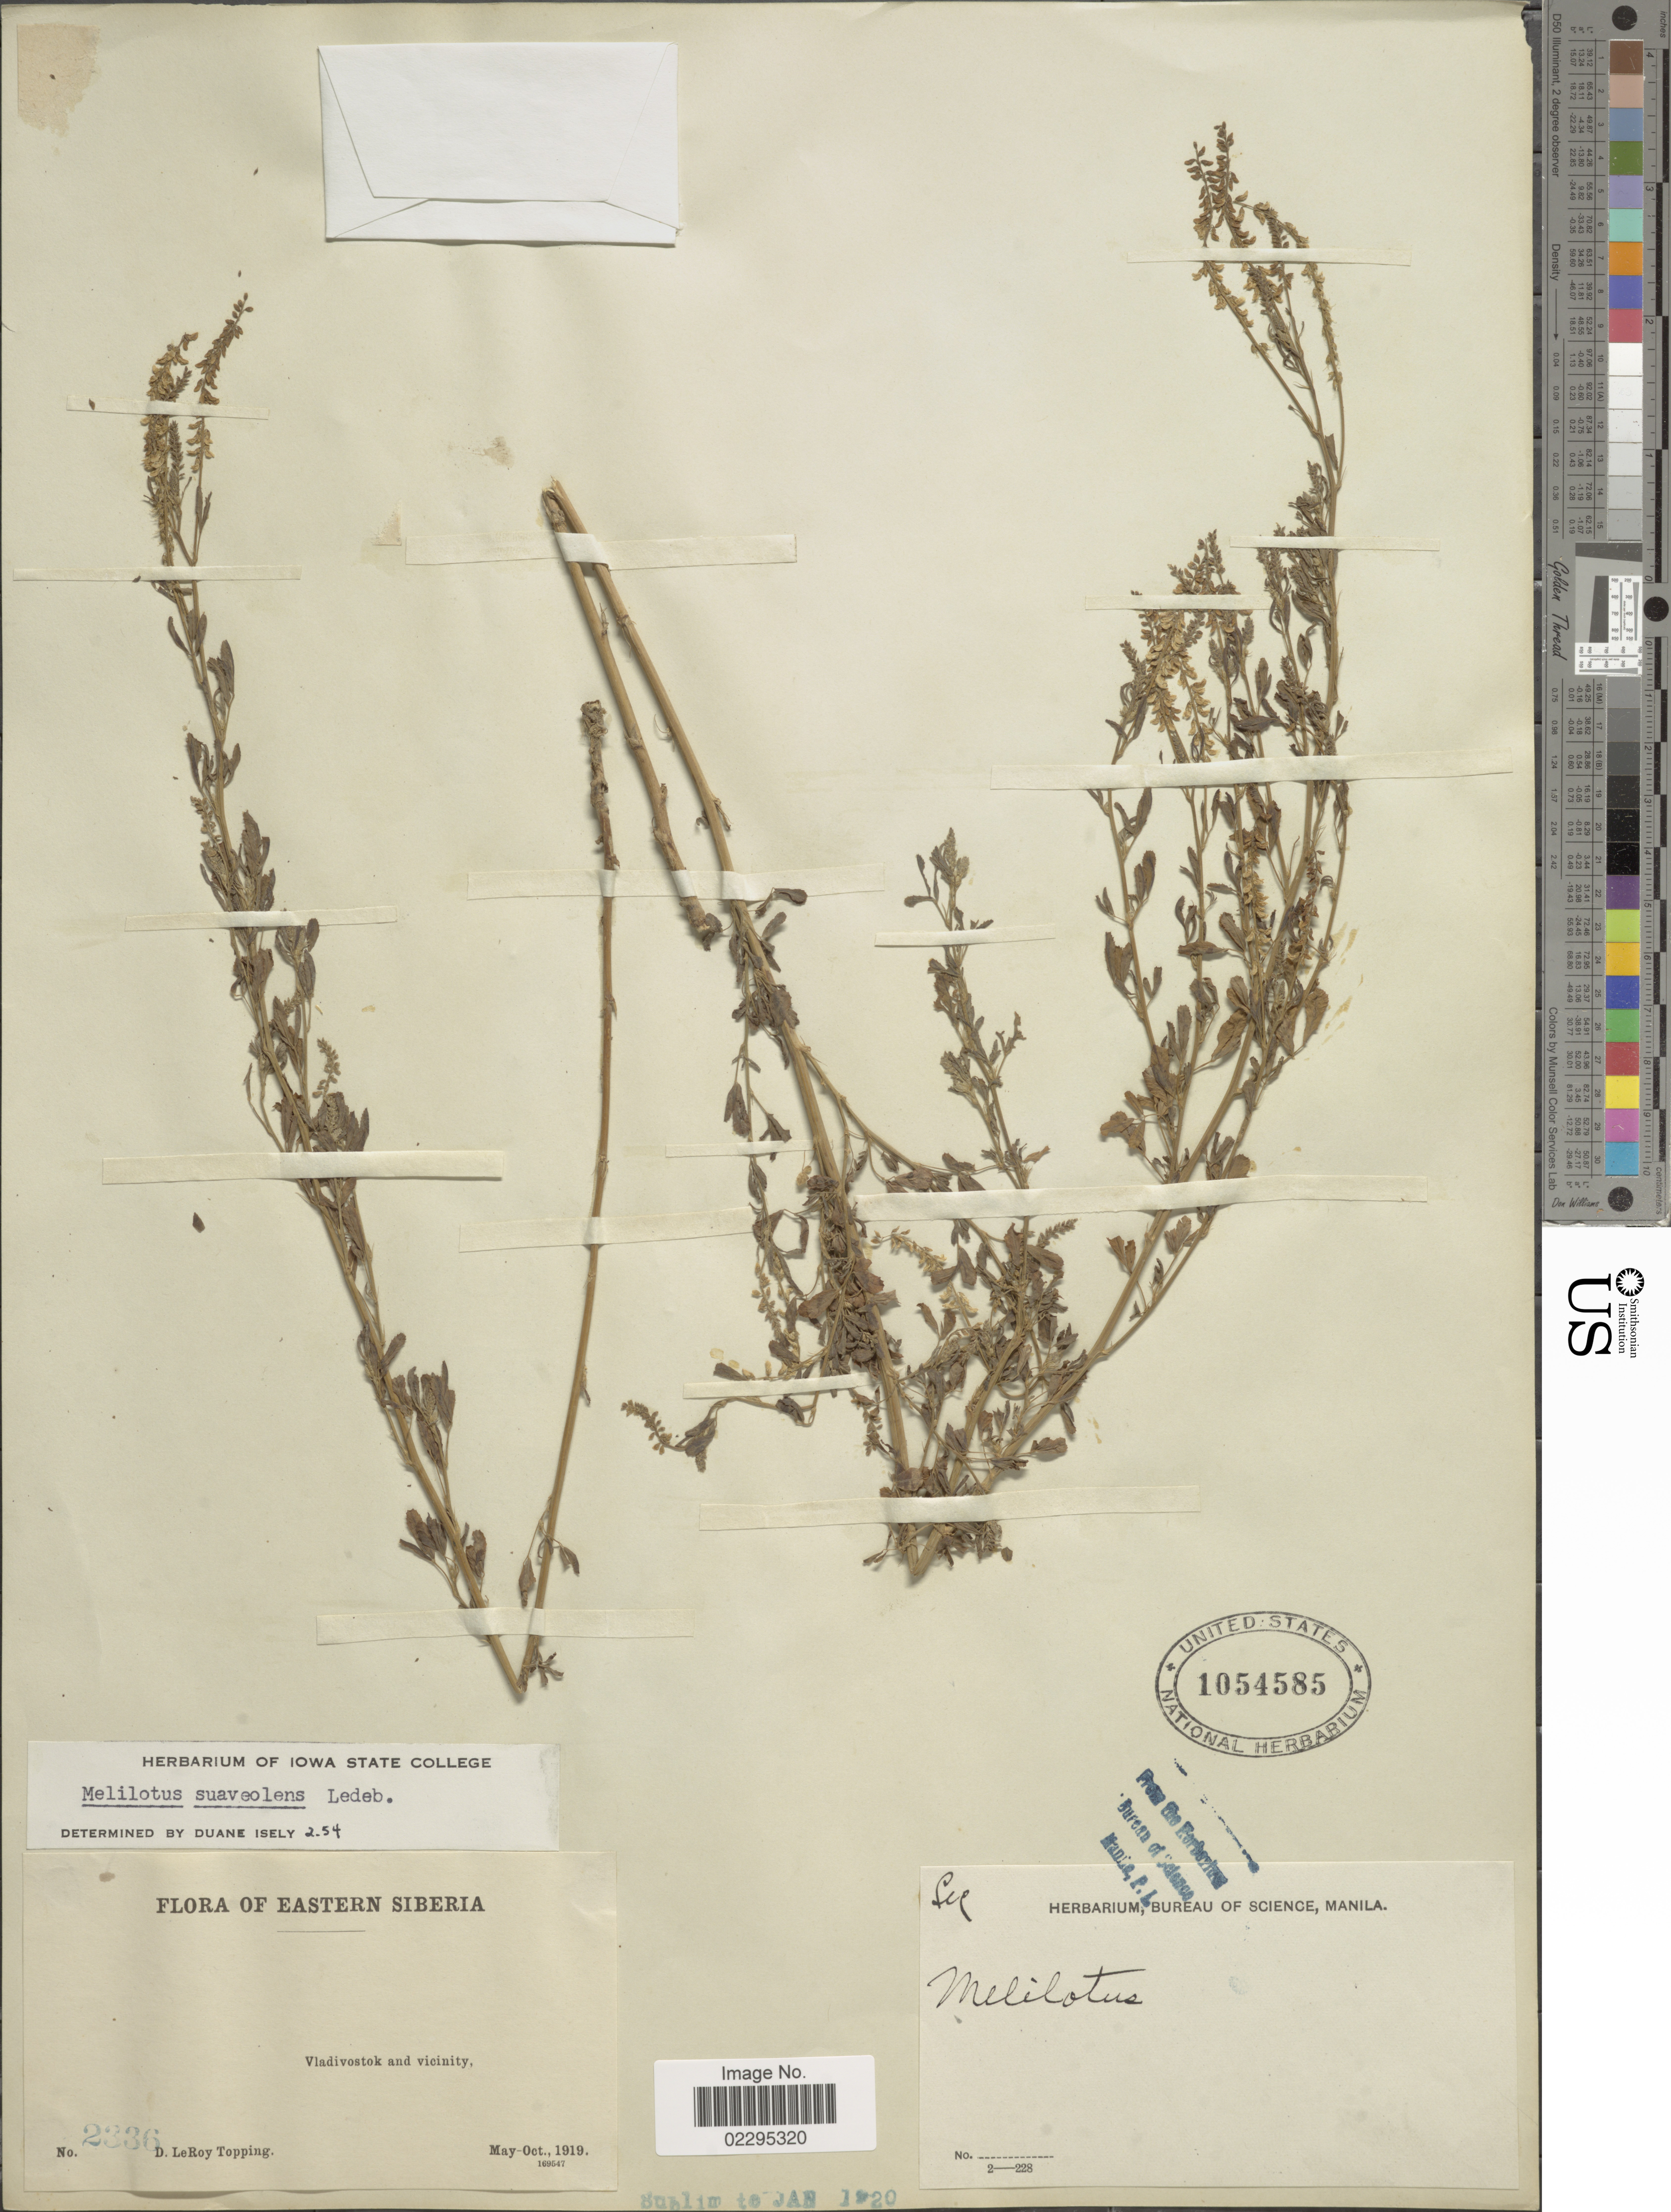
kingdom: Plantae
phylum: Tracheophyta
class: Magnoliopsida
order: Fabales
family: Fabaceae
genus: Melilotus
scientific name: Melilotus suaveolens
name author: Ledeb.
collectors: D. L. Topping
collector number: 2336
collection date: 1919-05/1919-10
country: Russian Federation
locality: Eastern Siberia.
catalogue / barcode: US 1054585